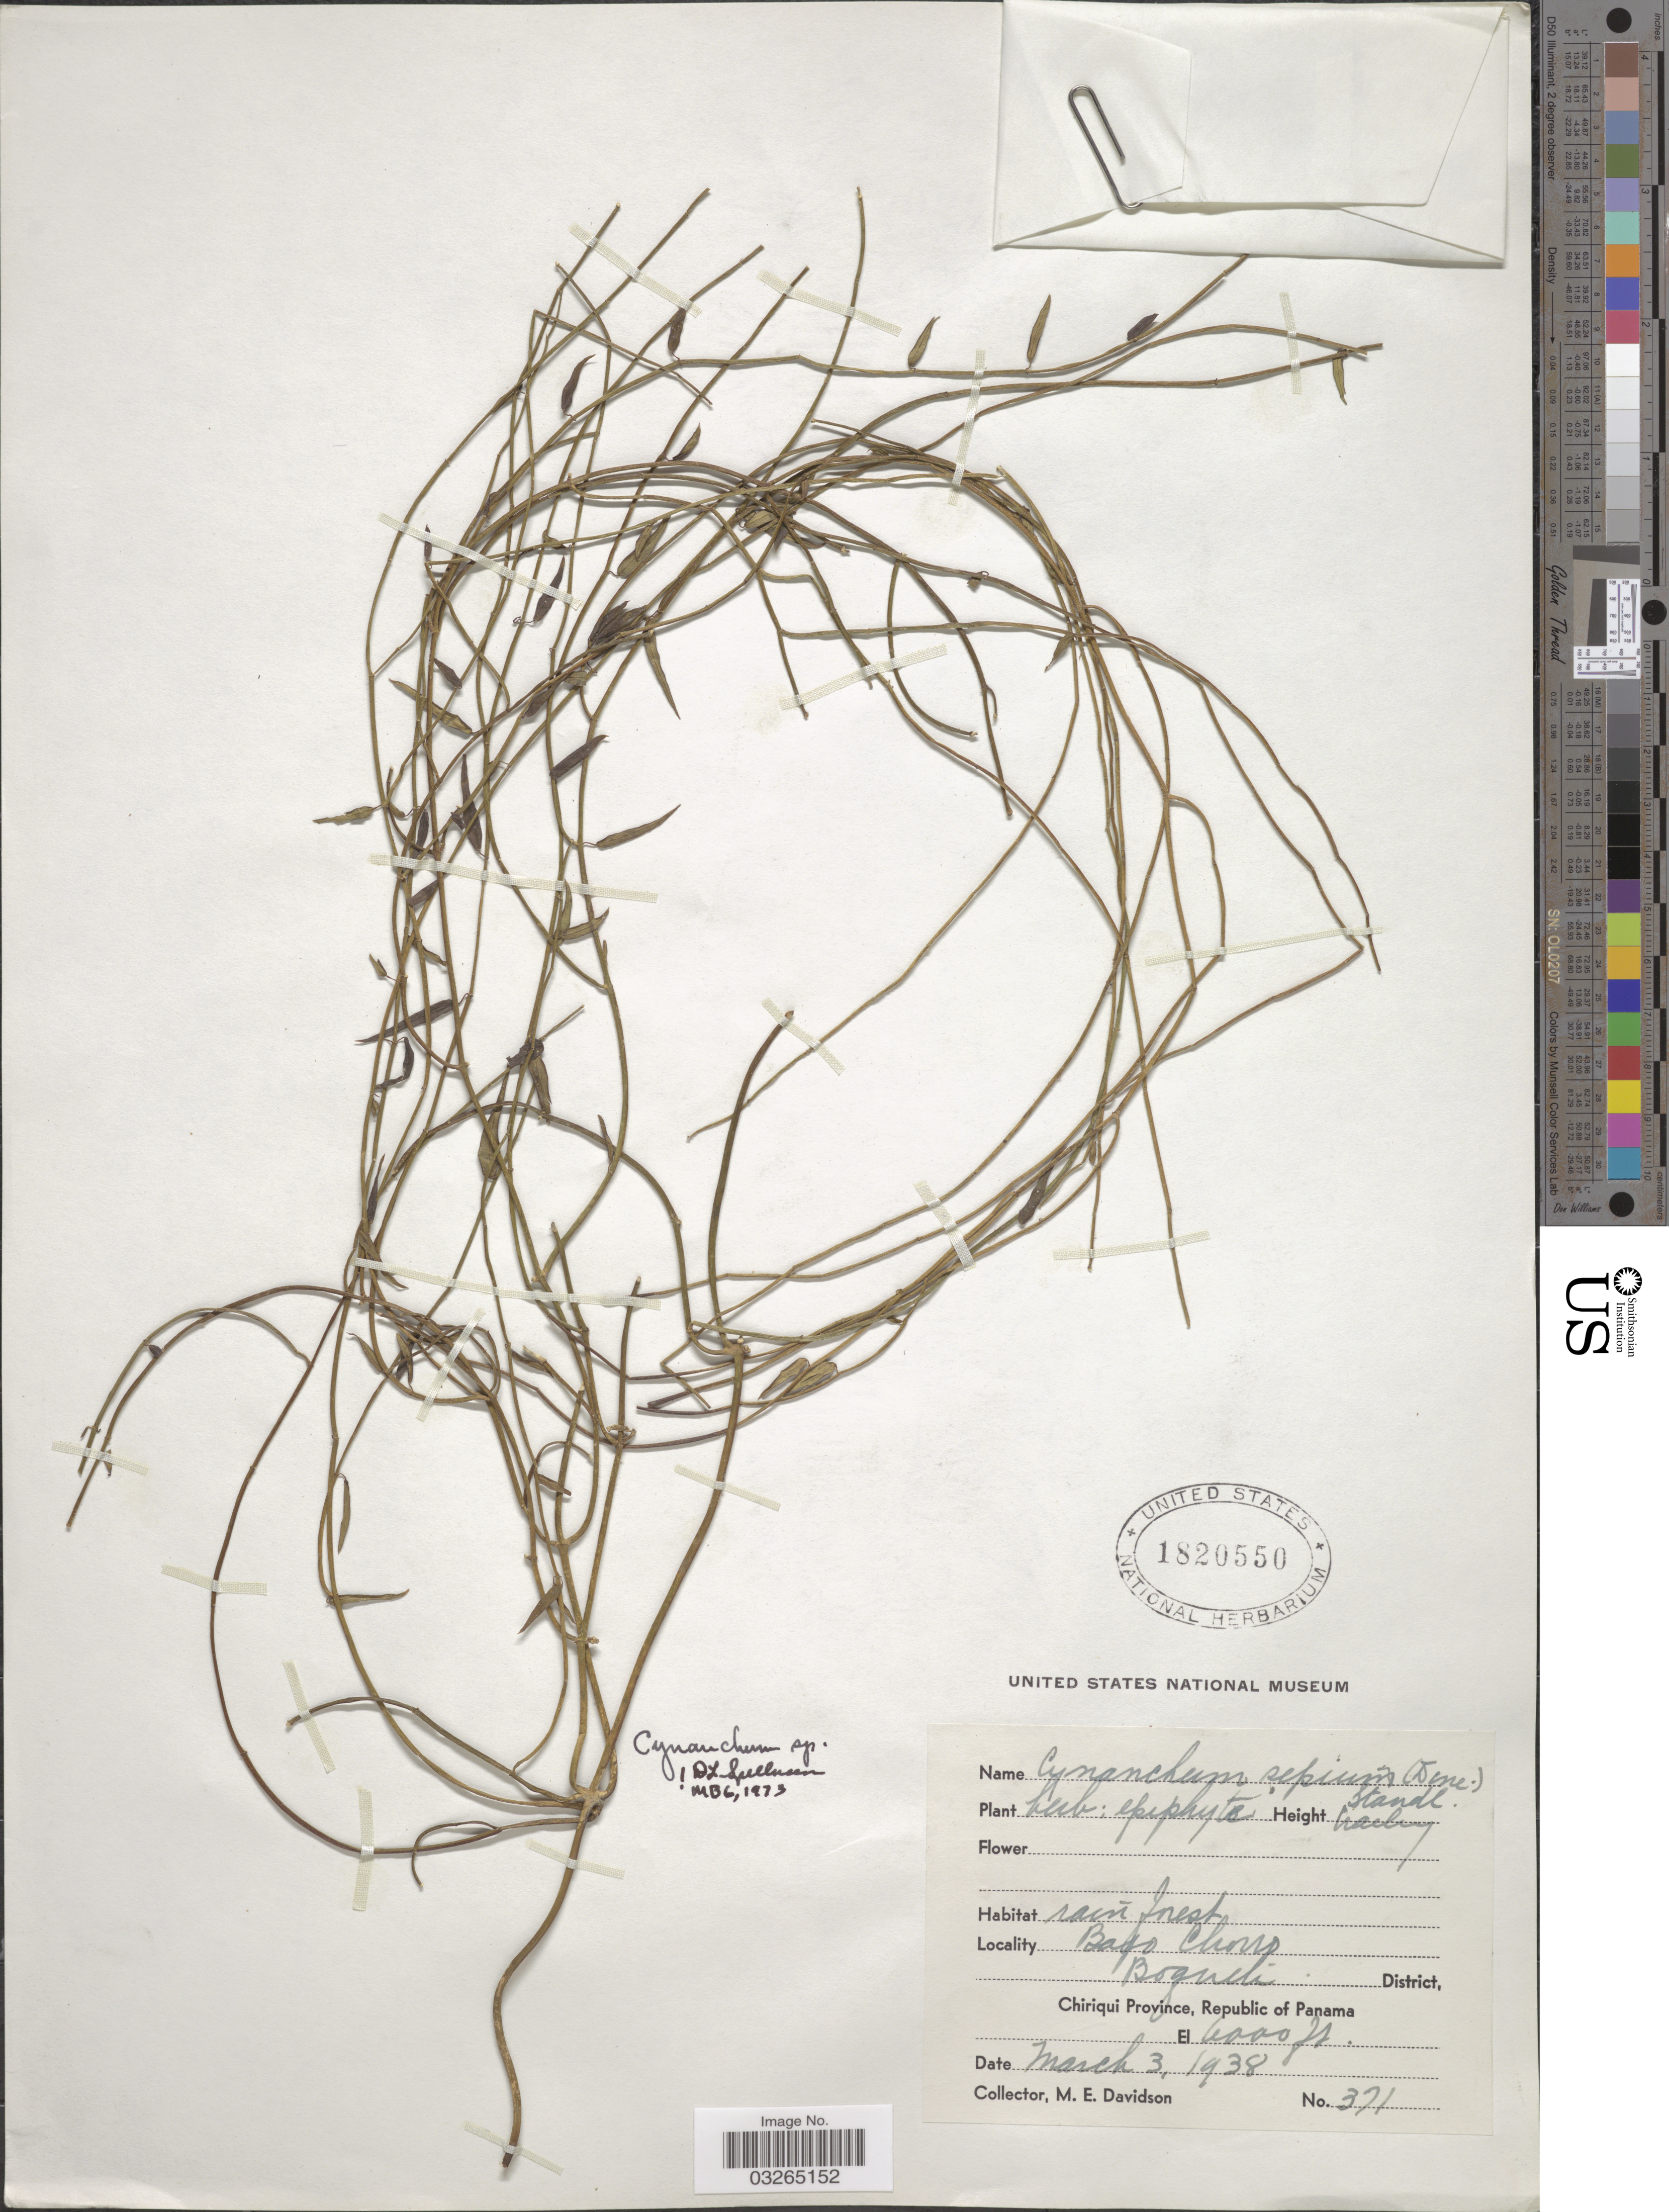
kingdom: Plantae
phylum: Tracheophyta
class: Magnoliopsida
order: Gentianales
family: Apocynaceae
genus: Vincetoxicum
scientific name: Vincetoxicum sp.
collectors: M. E. Davidson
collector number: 371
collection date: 1938-03-03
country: Panama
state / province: Chiriqui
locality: Bajo Chorro, Boquete District.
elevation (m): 1829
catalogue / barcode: US 1820550